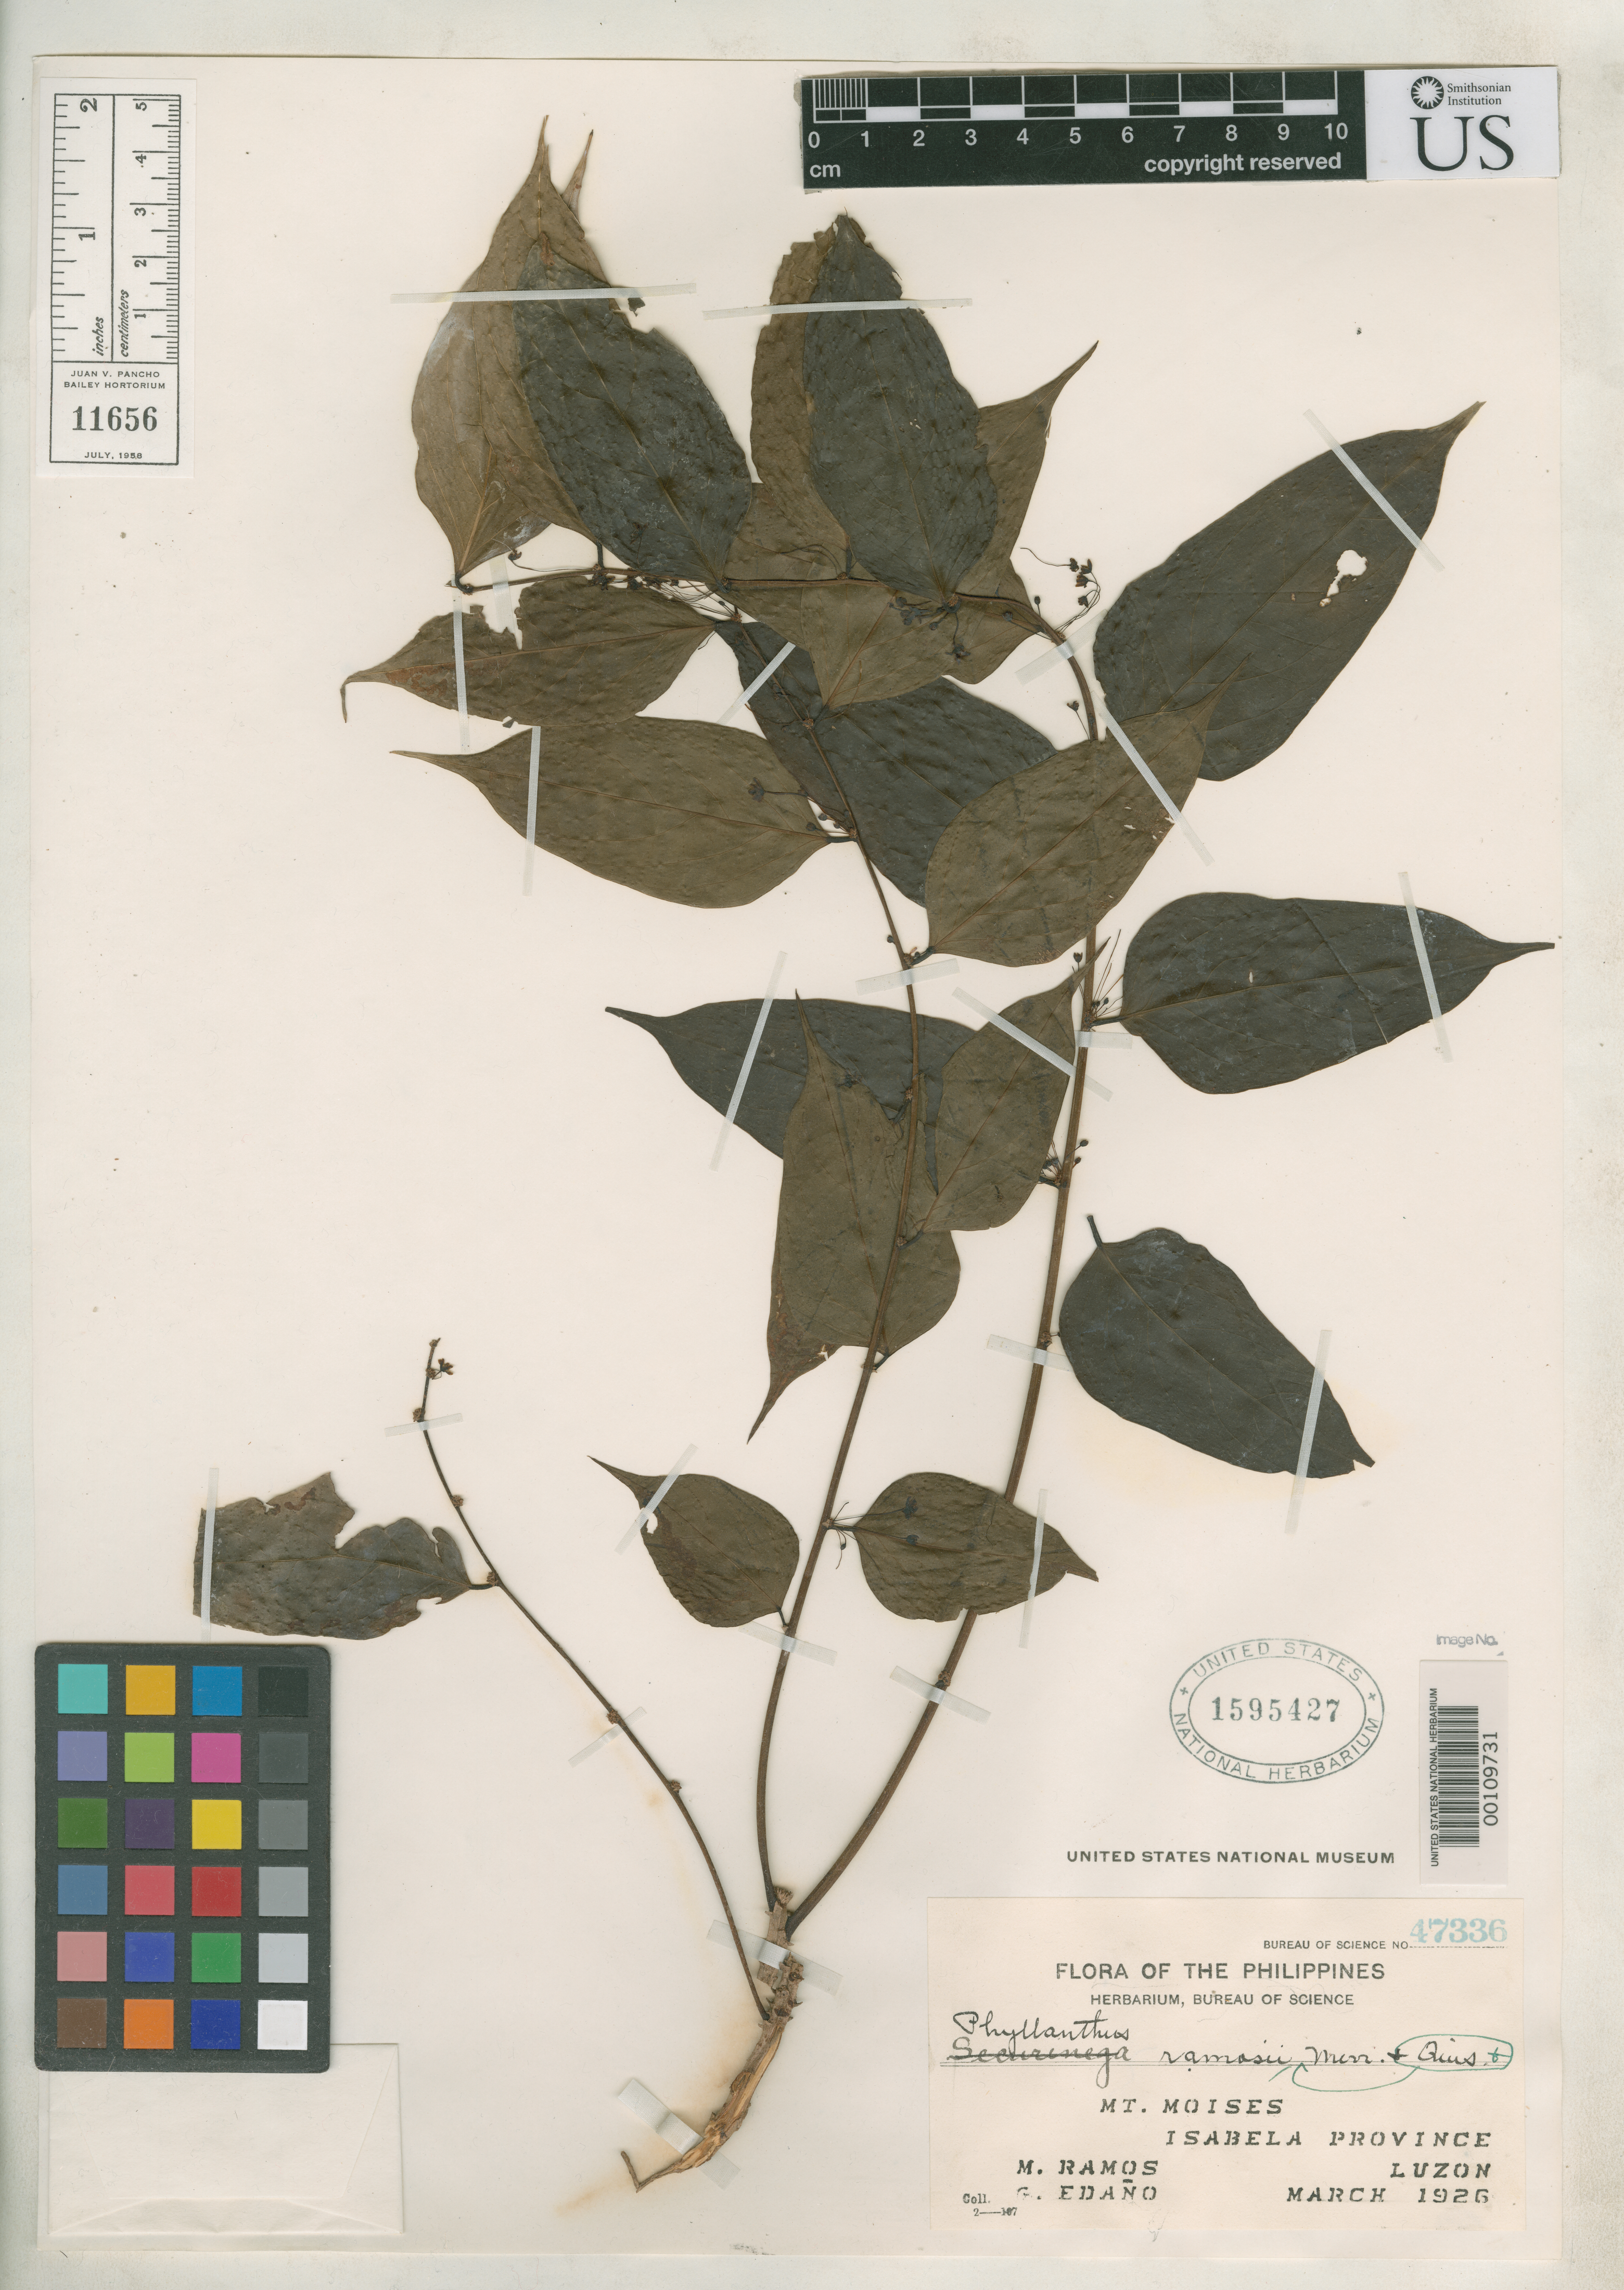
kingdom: Plantae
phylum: Tracheophyta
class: Magnoliopsida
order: Malpighiales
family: Phyllanthaceae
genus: Phyllanthus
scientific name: Phyllanthus ramosii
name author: Quisumb. & Merr.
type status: Isotype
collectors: M. Ramos & G. E. Edaño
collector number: Bur. Sci. 47336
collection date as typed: Mar 1926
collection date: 1926-03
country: Philippines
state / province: Cagayan Valley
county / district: Isabela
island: Luzon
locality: Mt. Moises.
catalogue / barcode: US 1595427